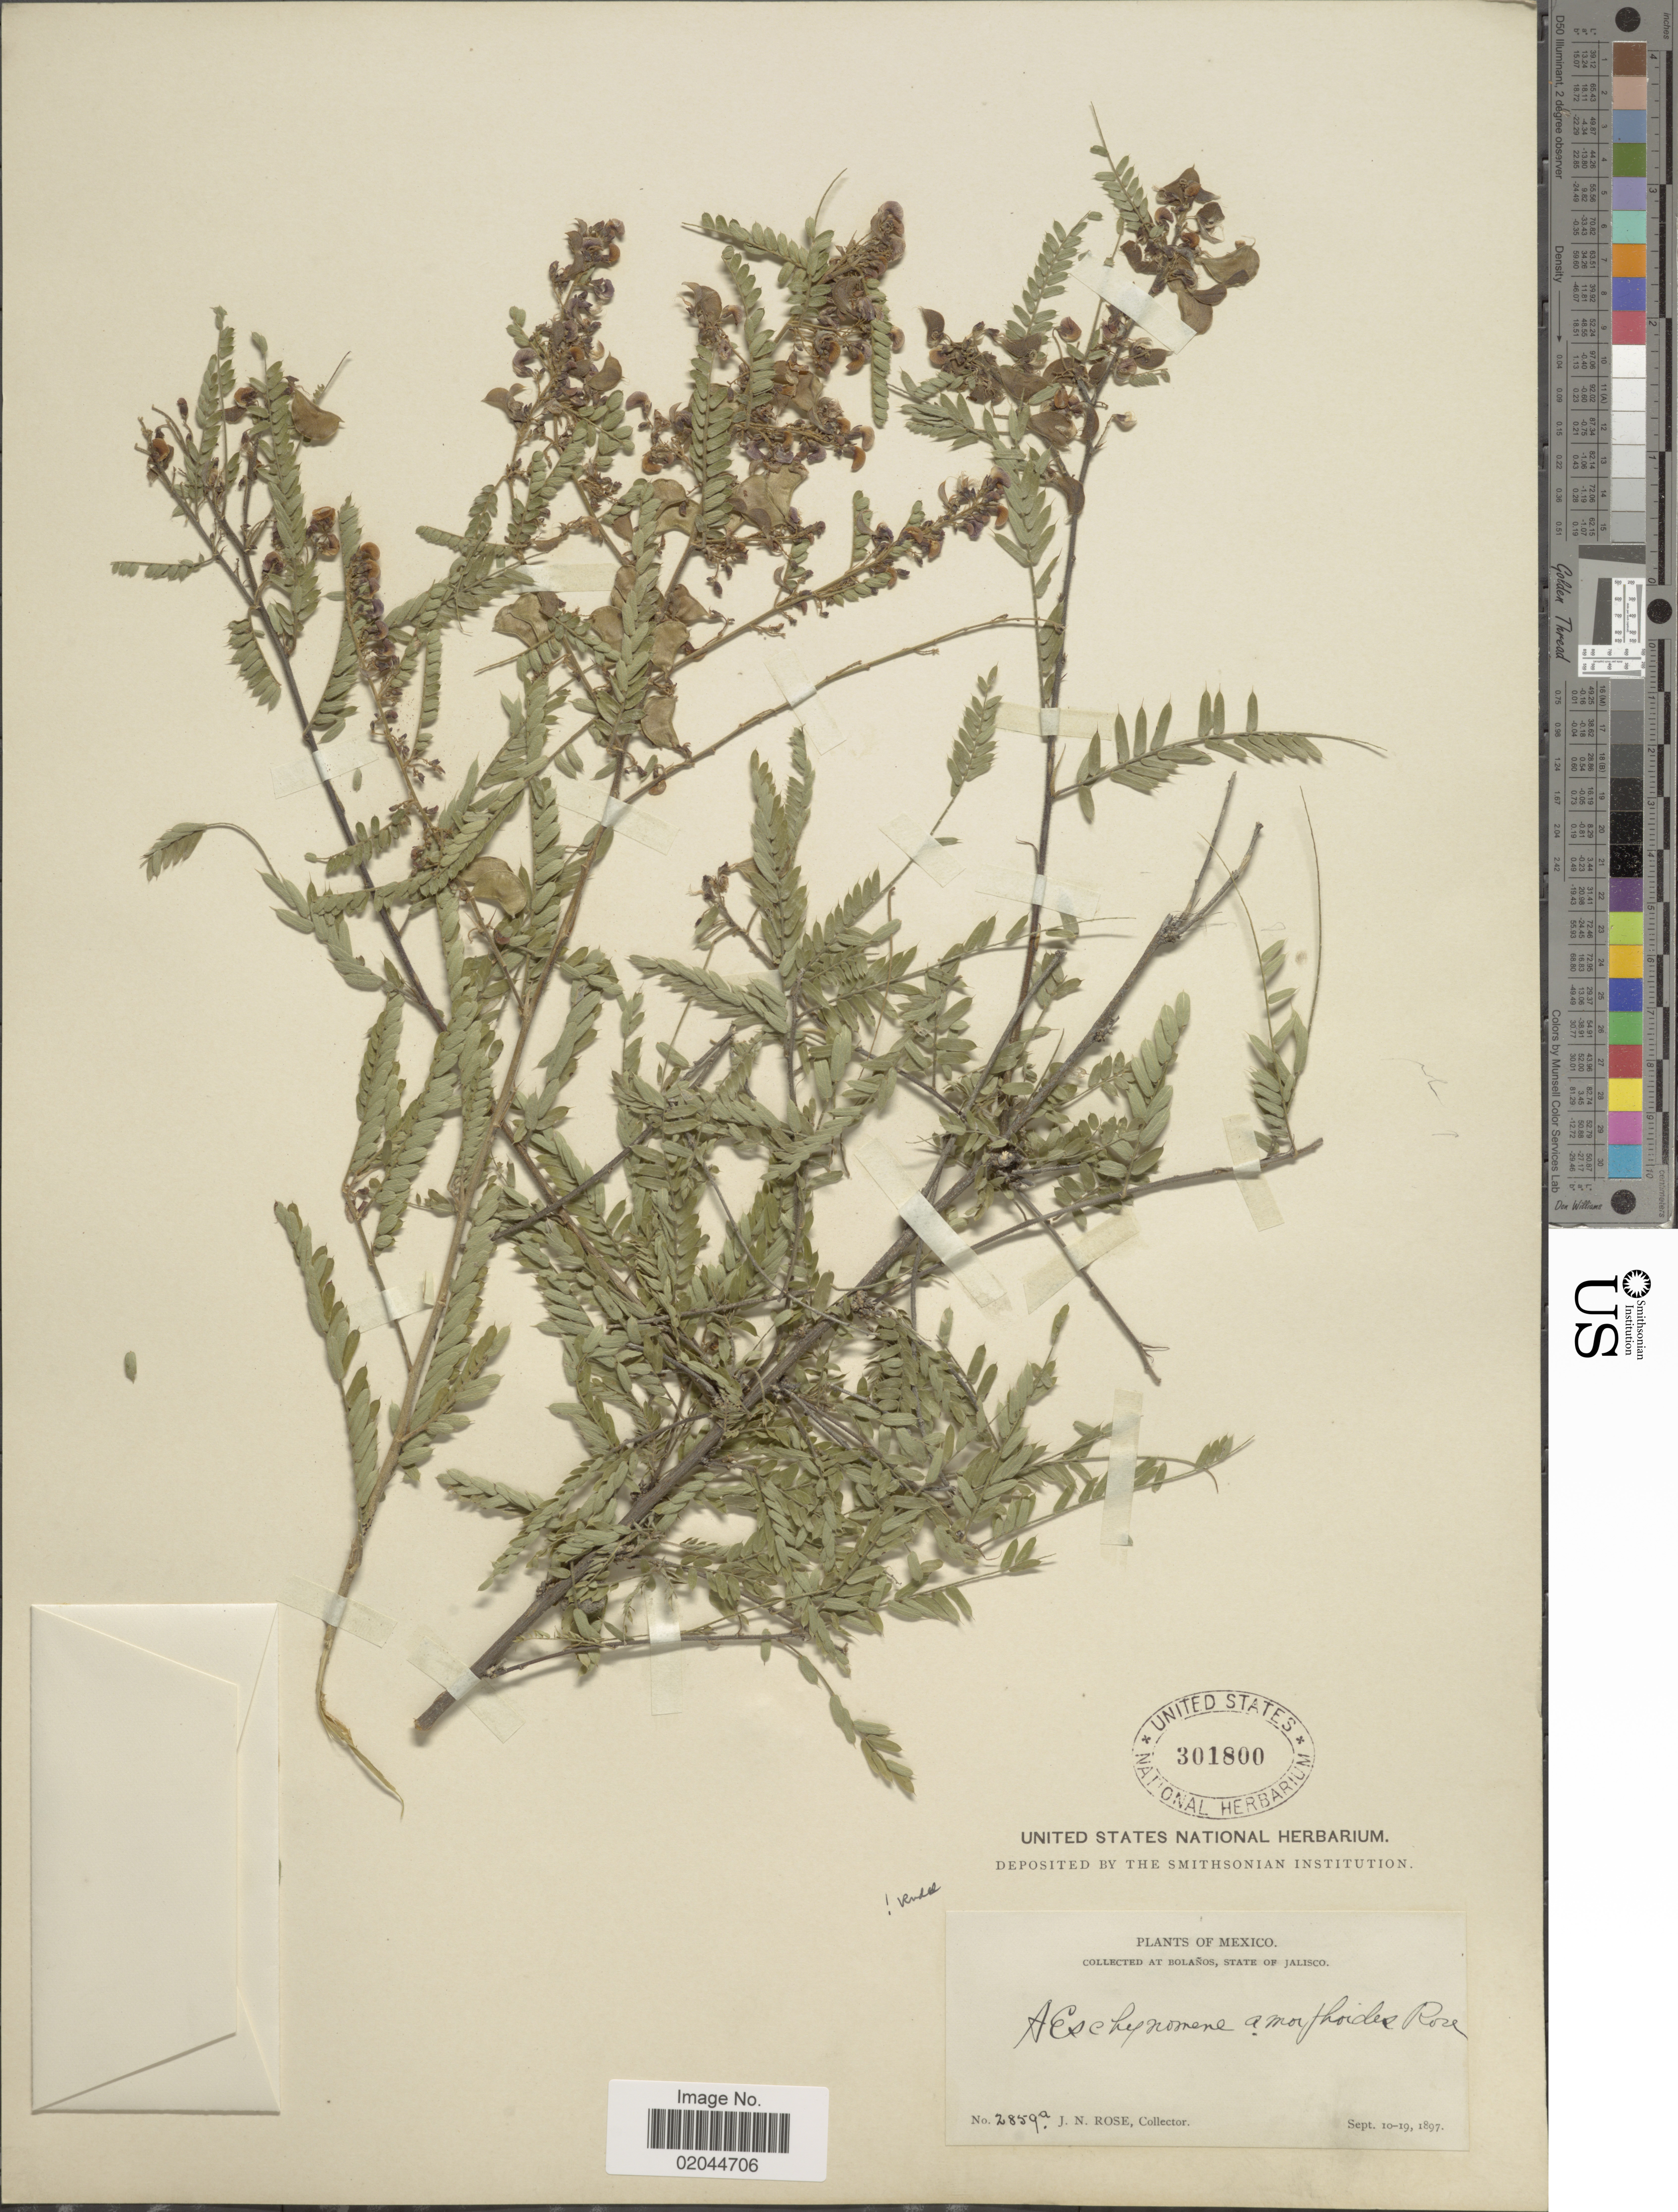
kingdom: Plantae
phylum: Tracheophyta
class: Magnoliopsida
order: Fabales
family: Fabaceae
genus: Aeschynomene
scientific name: Aeschynomene amorphoides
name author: (S. Watson) Rose ex B.L. Rob.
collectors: J. N. Rose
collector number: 2859a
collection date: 1897-09-10/1897-09-19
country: Mexico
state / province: Jalisco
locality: Bolanos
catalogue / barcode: US 301800